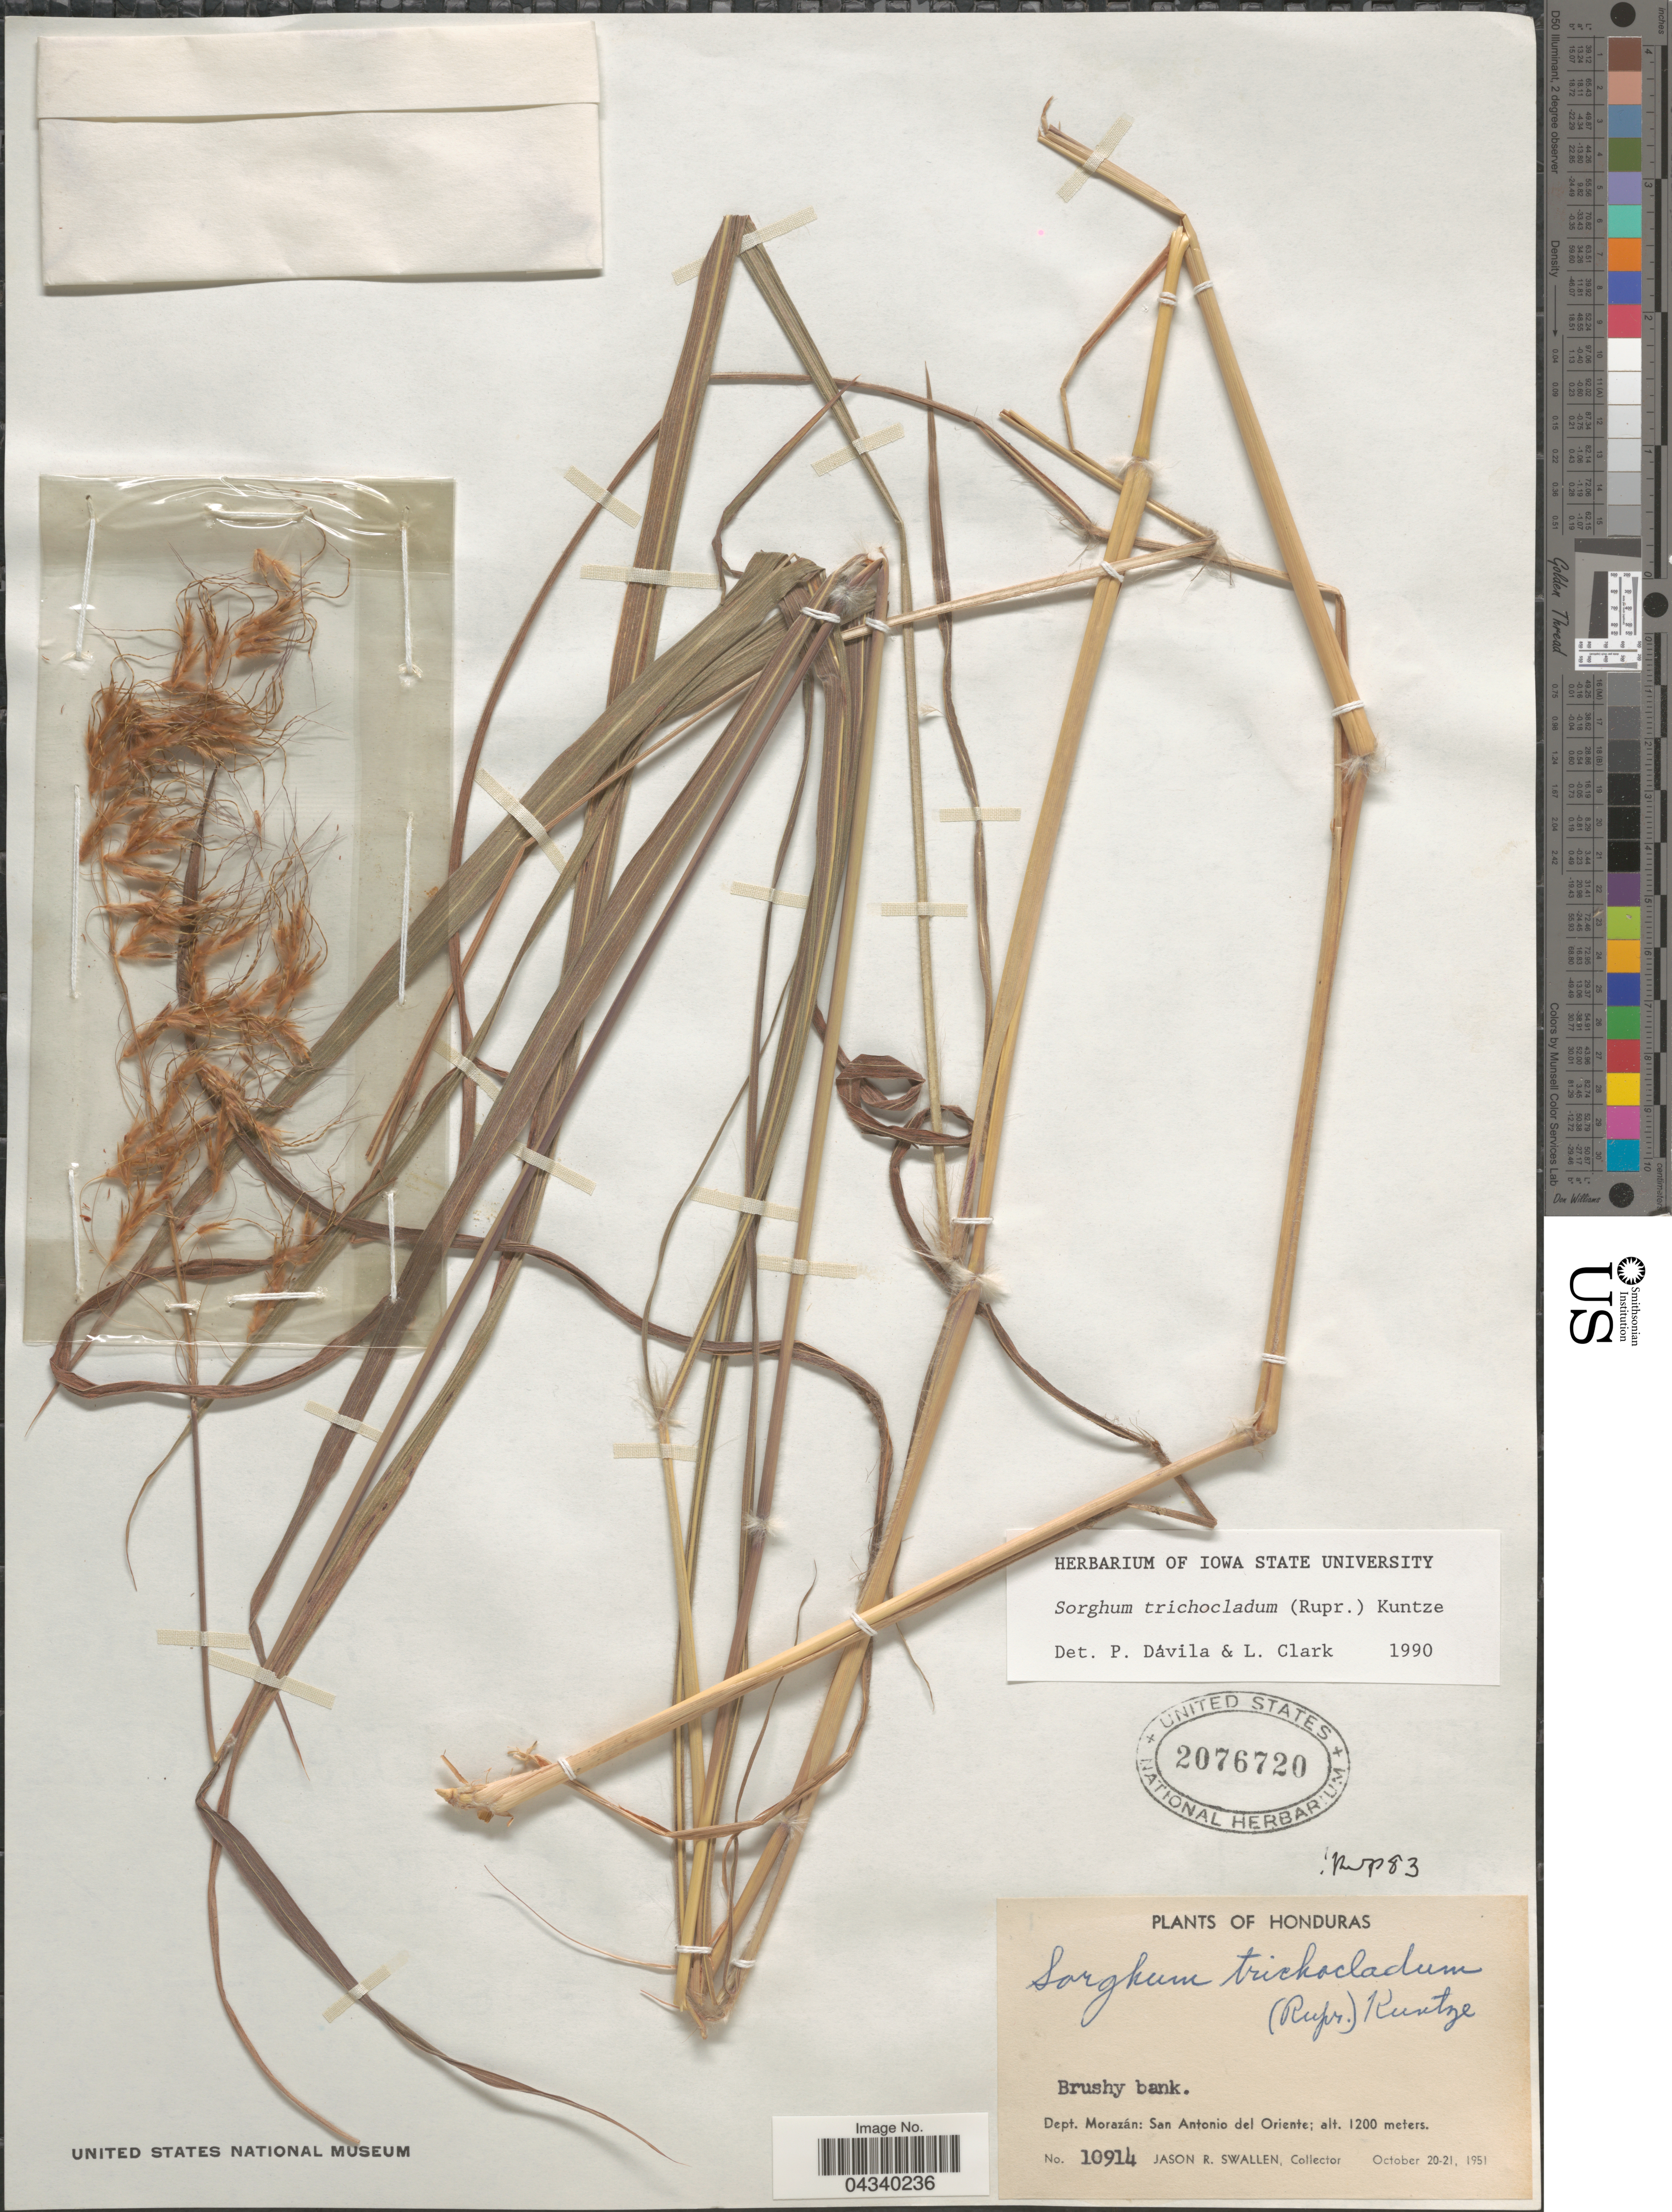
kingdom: Plantae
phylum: Tracheophyta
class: Liliopsida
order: Poales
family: Poaceae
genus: Sorghum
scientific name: Sorghum trichocladum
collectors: J. R. Swallen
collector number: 10914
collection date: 1951-10-20/1951-10-21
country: Honduras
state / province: Fco. Morazán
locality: Dept. Morazán: San Antonio del Oriente.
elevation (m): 1200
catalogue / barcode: US 2076720